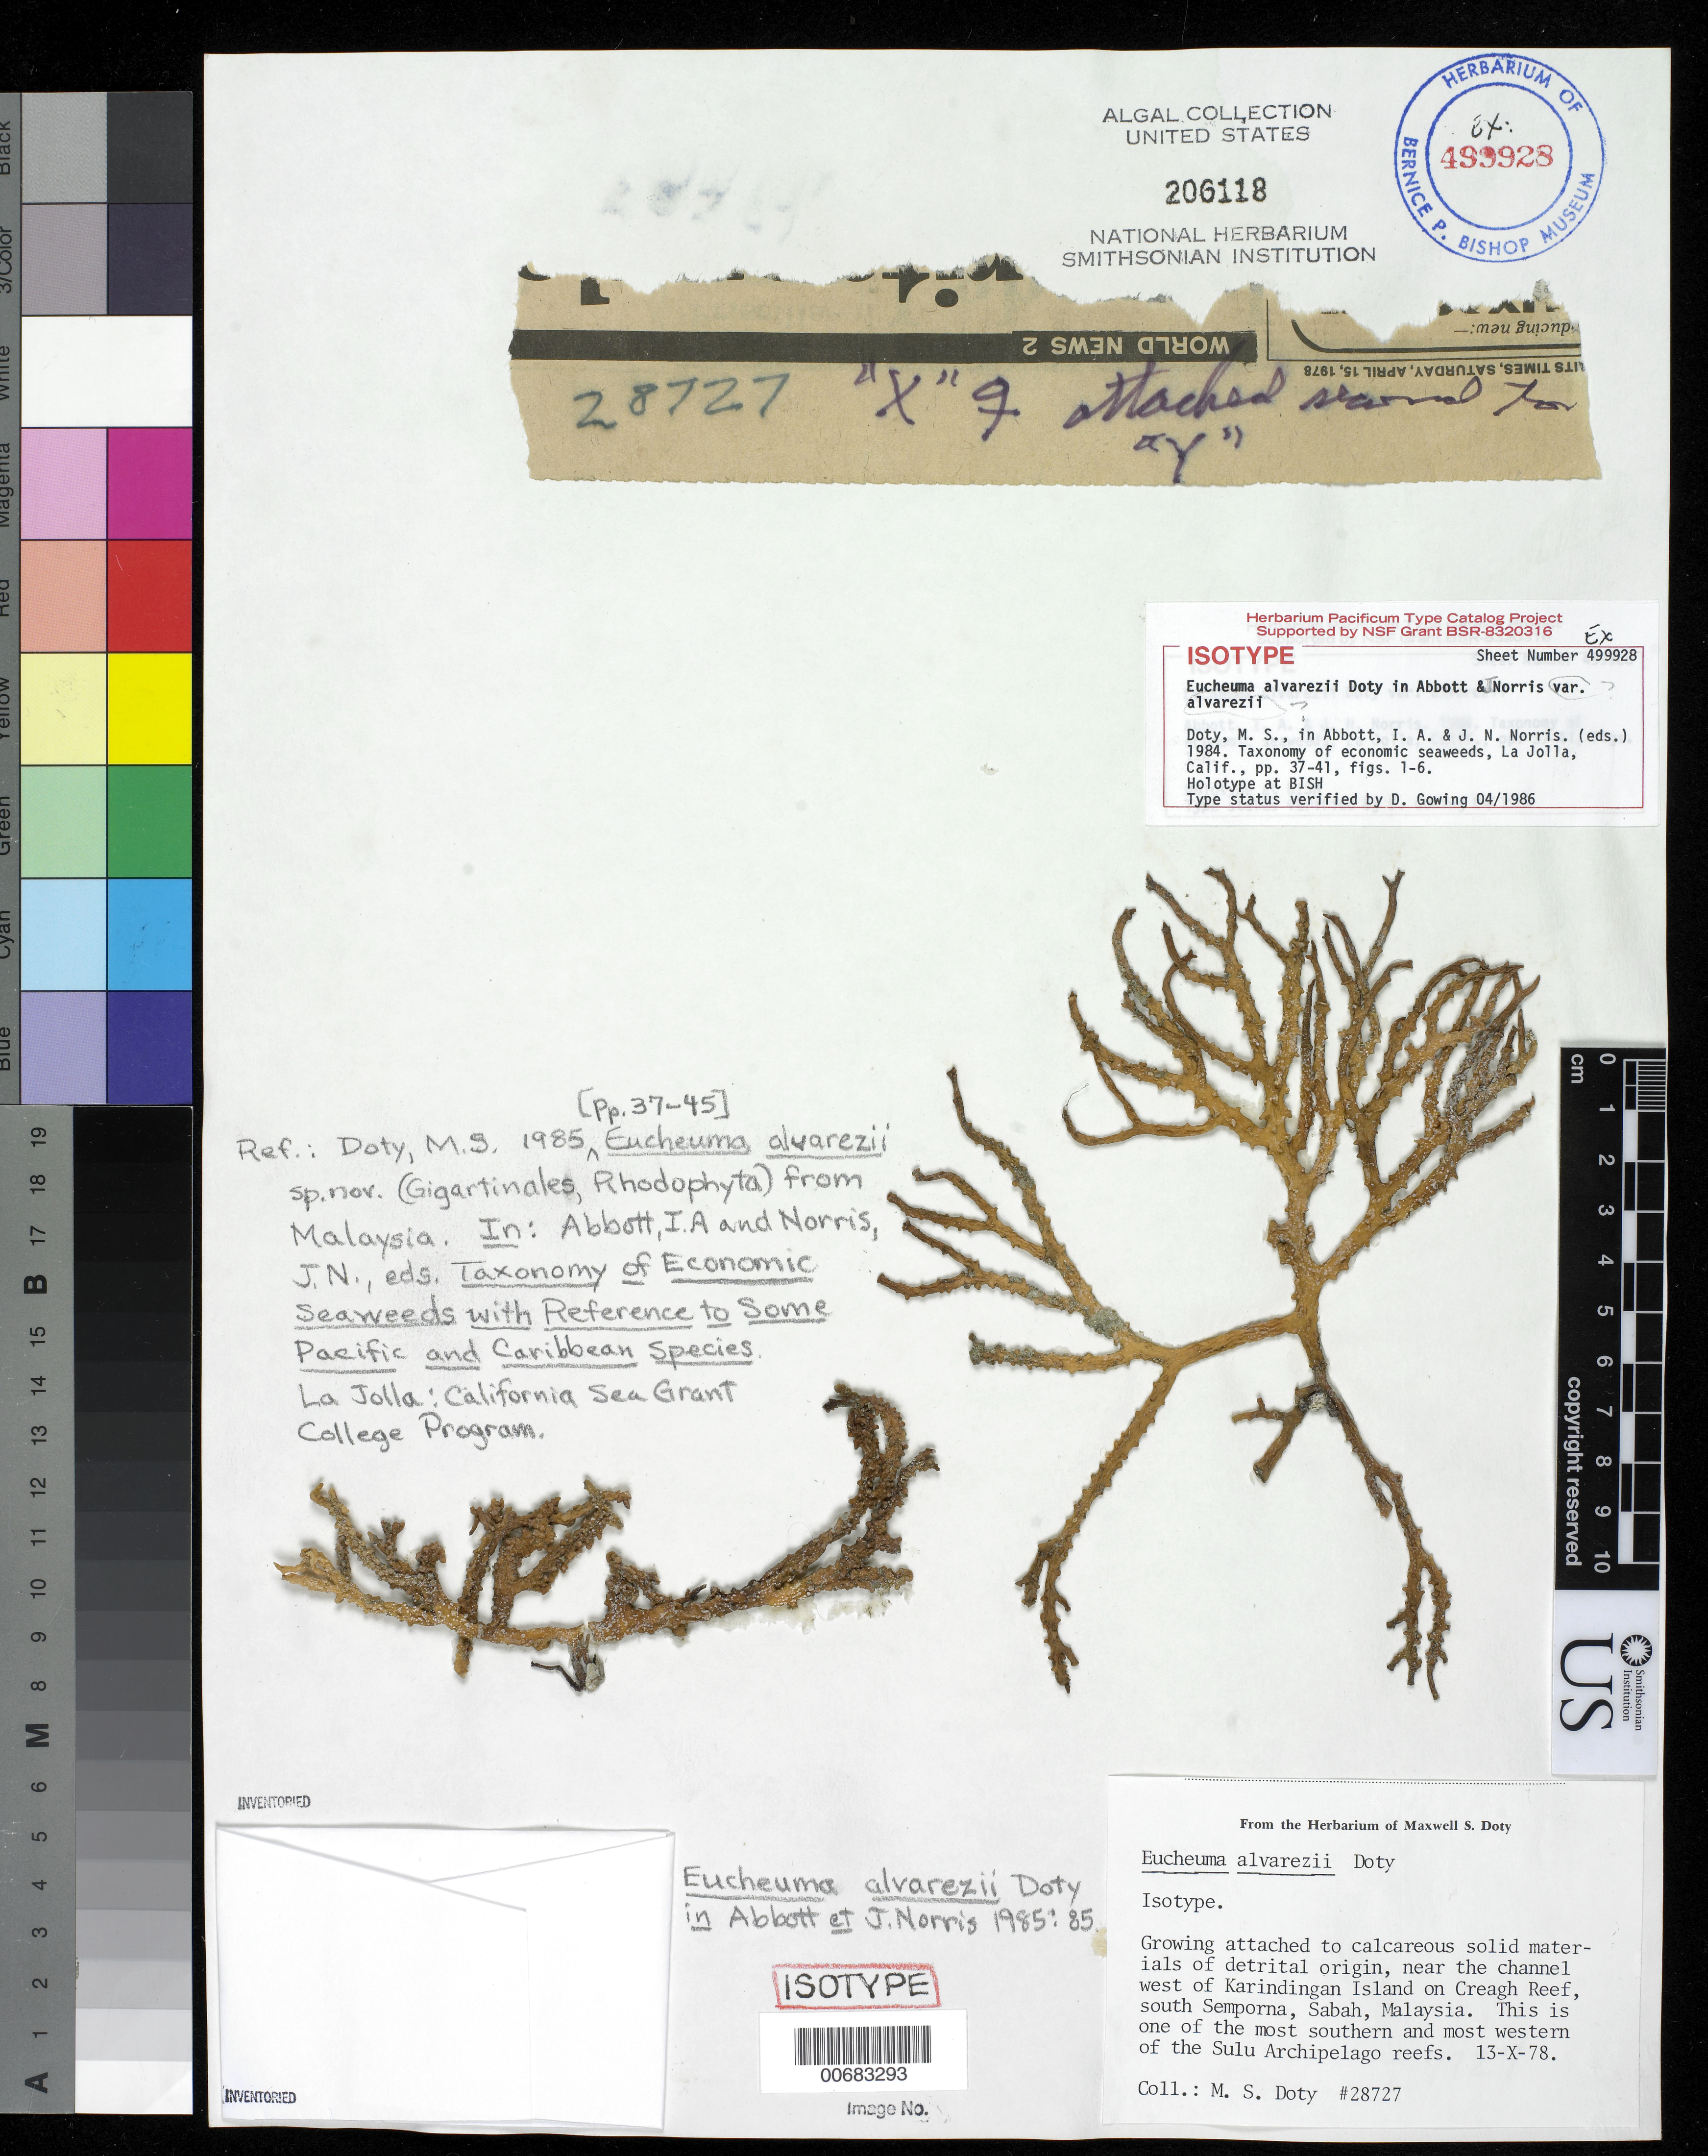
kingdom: Plantae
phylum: Rhodophyta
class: Florideophyceae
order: Gigartinales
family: Solieriaceae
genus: Eucheuma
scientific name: Eucheuma alvarezii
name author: Doty in I.A. Abbott & J.N. Norris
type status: Isotype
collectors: M. S. Doty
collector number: MSD 28727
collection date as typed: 13 Oct 1978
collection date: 1978-10-13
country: Malaysia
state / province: Sabah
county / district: Semporna District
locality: Creagh Reef, channel west of Karindingan Island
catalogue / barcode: US 206118